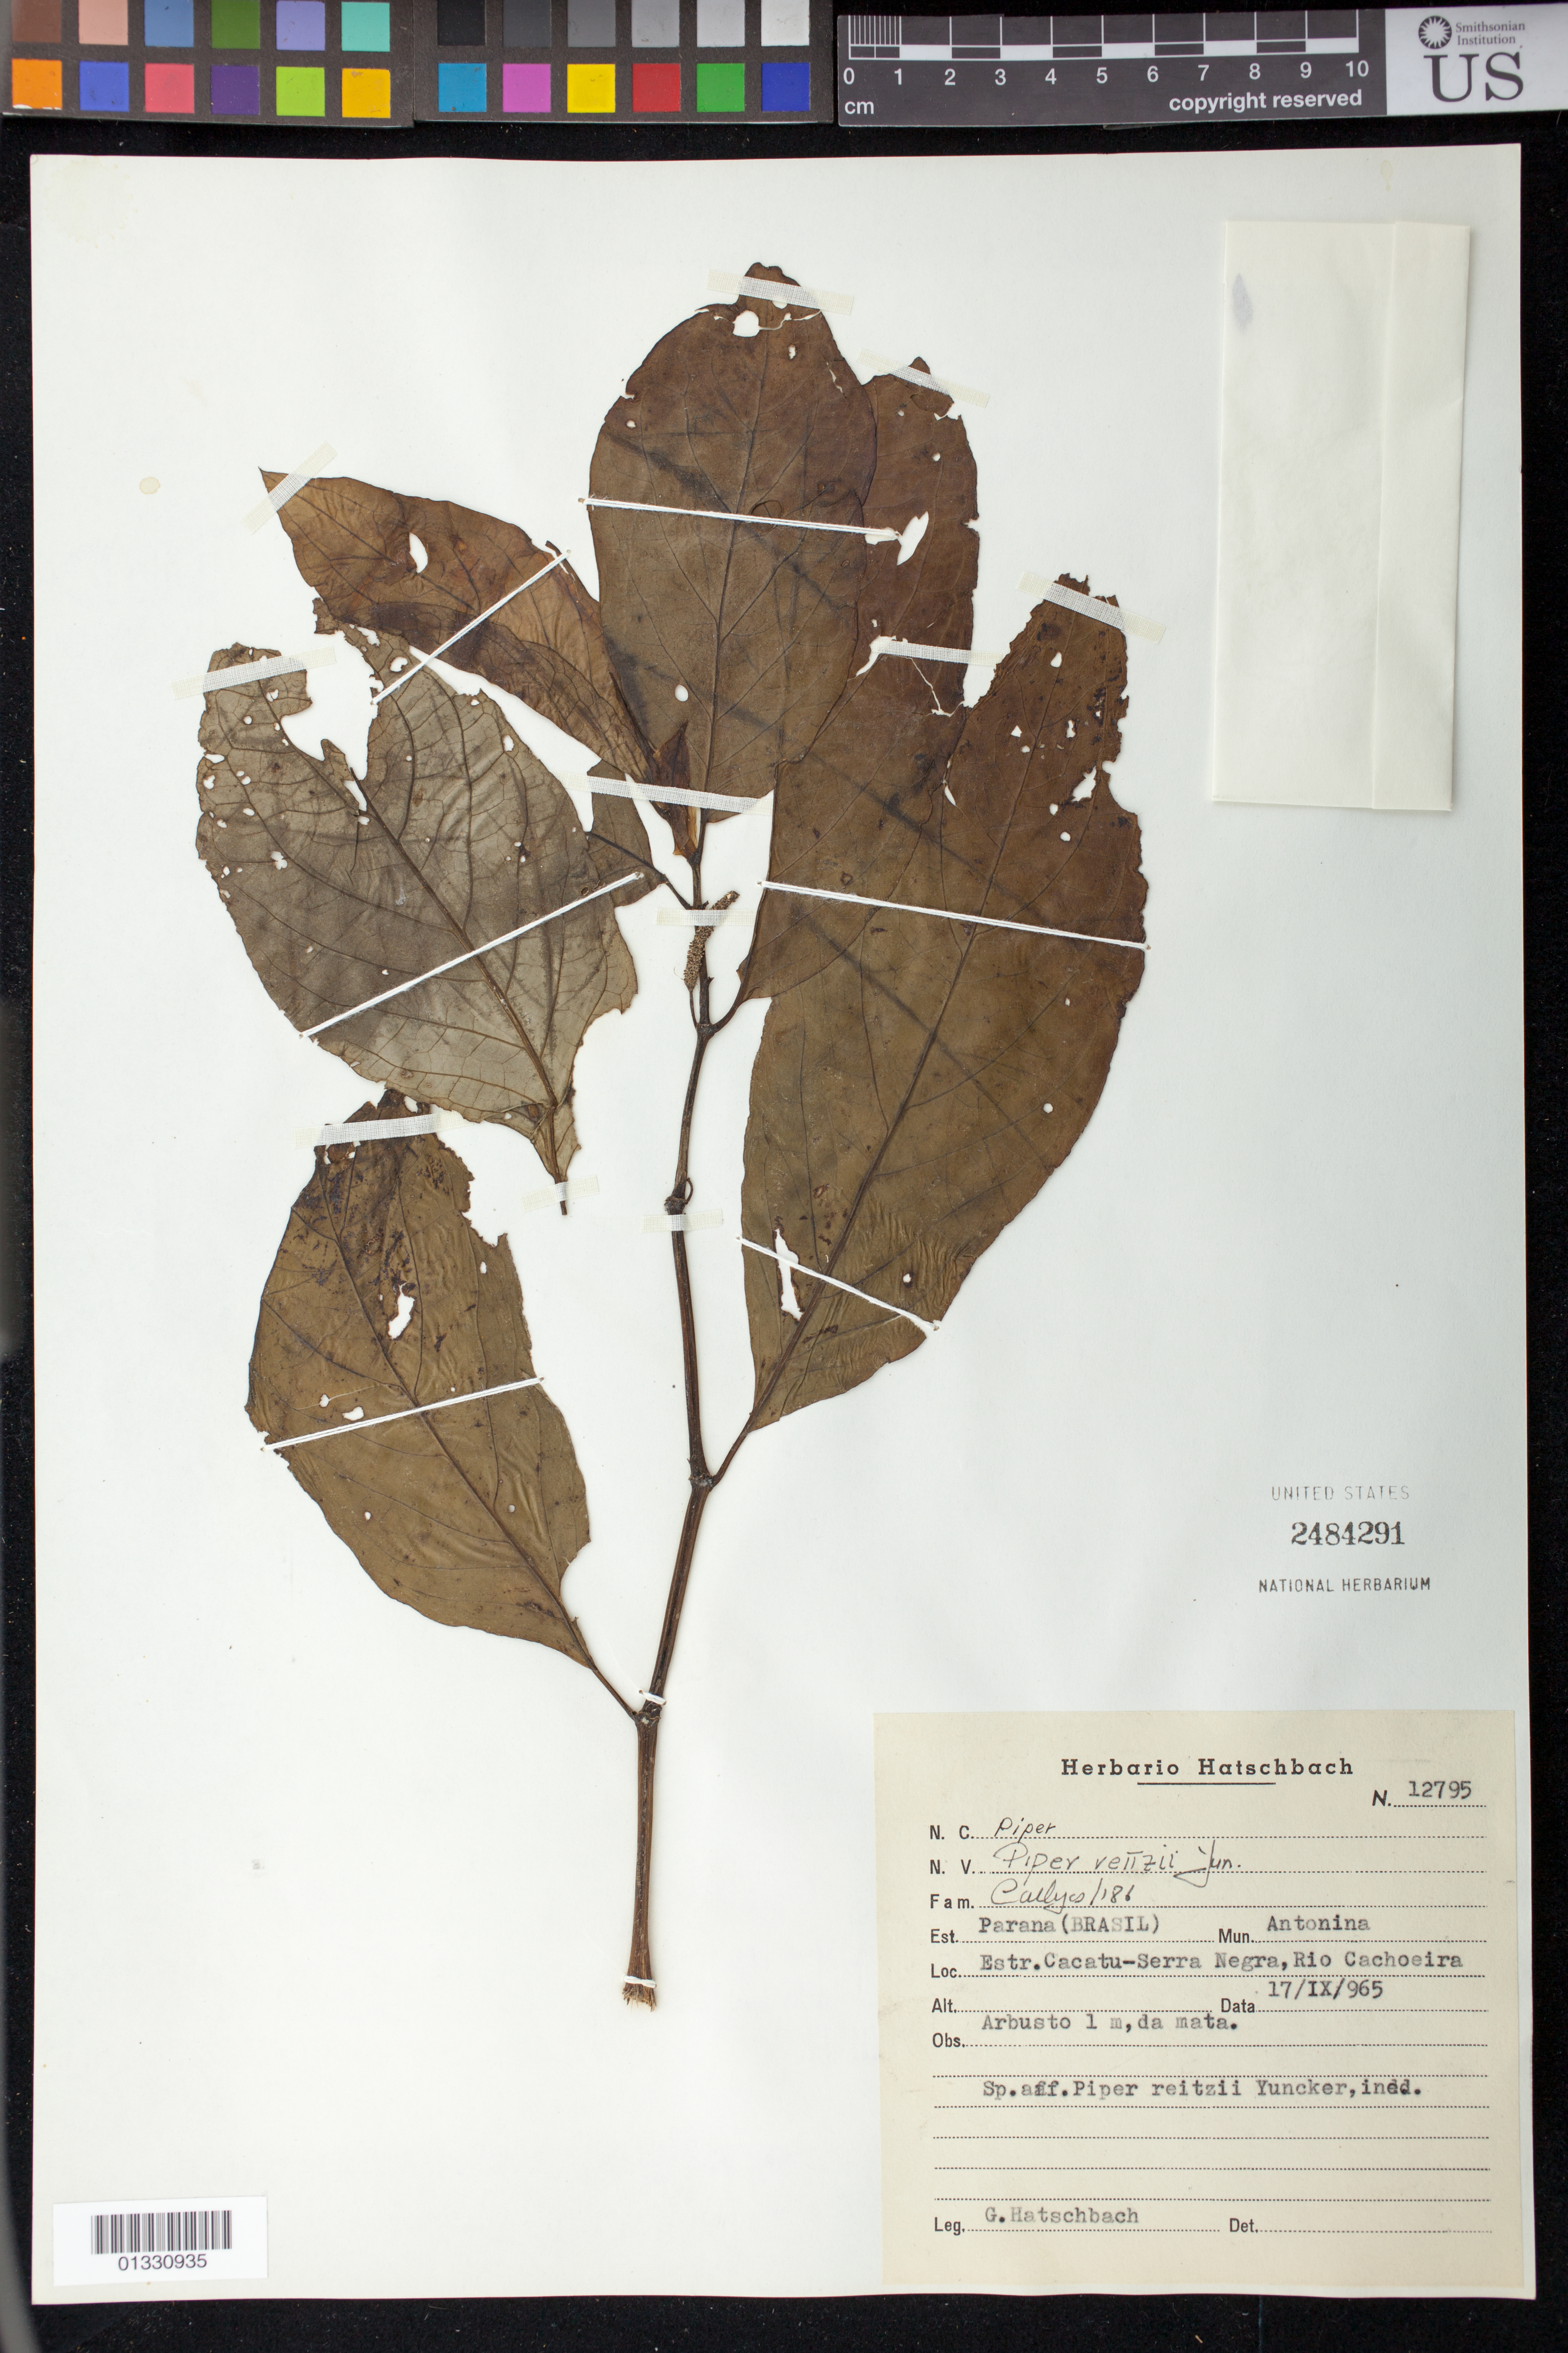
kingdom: Plantae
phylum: Tracheophyta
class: Magnoliopsida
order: Piperales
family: Piperaceae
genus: Piper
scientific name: Piper reitzii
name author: Yunck.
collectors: G. Hatschbach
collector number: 12795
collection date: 1965-09-17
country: Brazil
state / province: Paraná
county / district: Antonina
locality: Estrada Cacatu-Serra Negra, Rio Cachoeira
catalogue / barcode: US 2484291